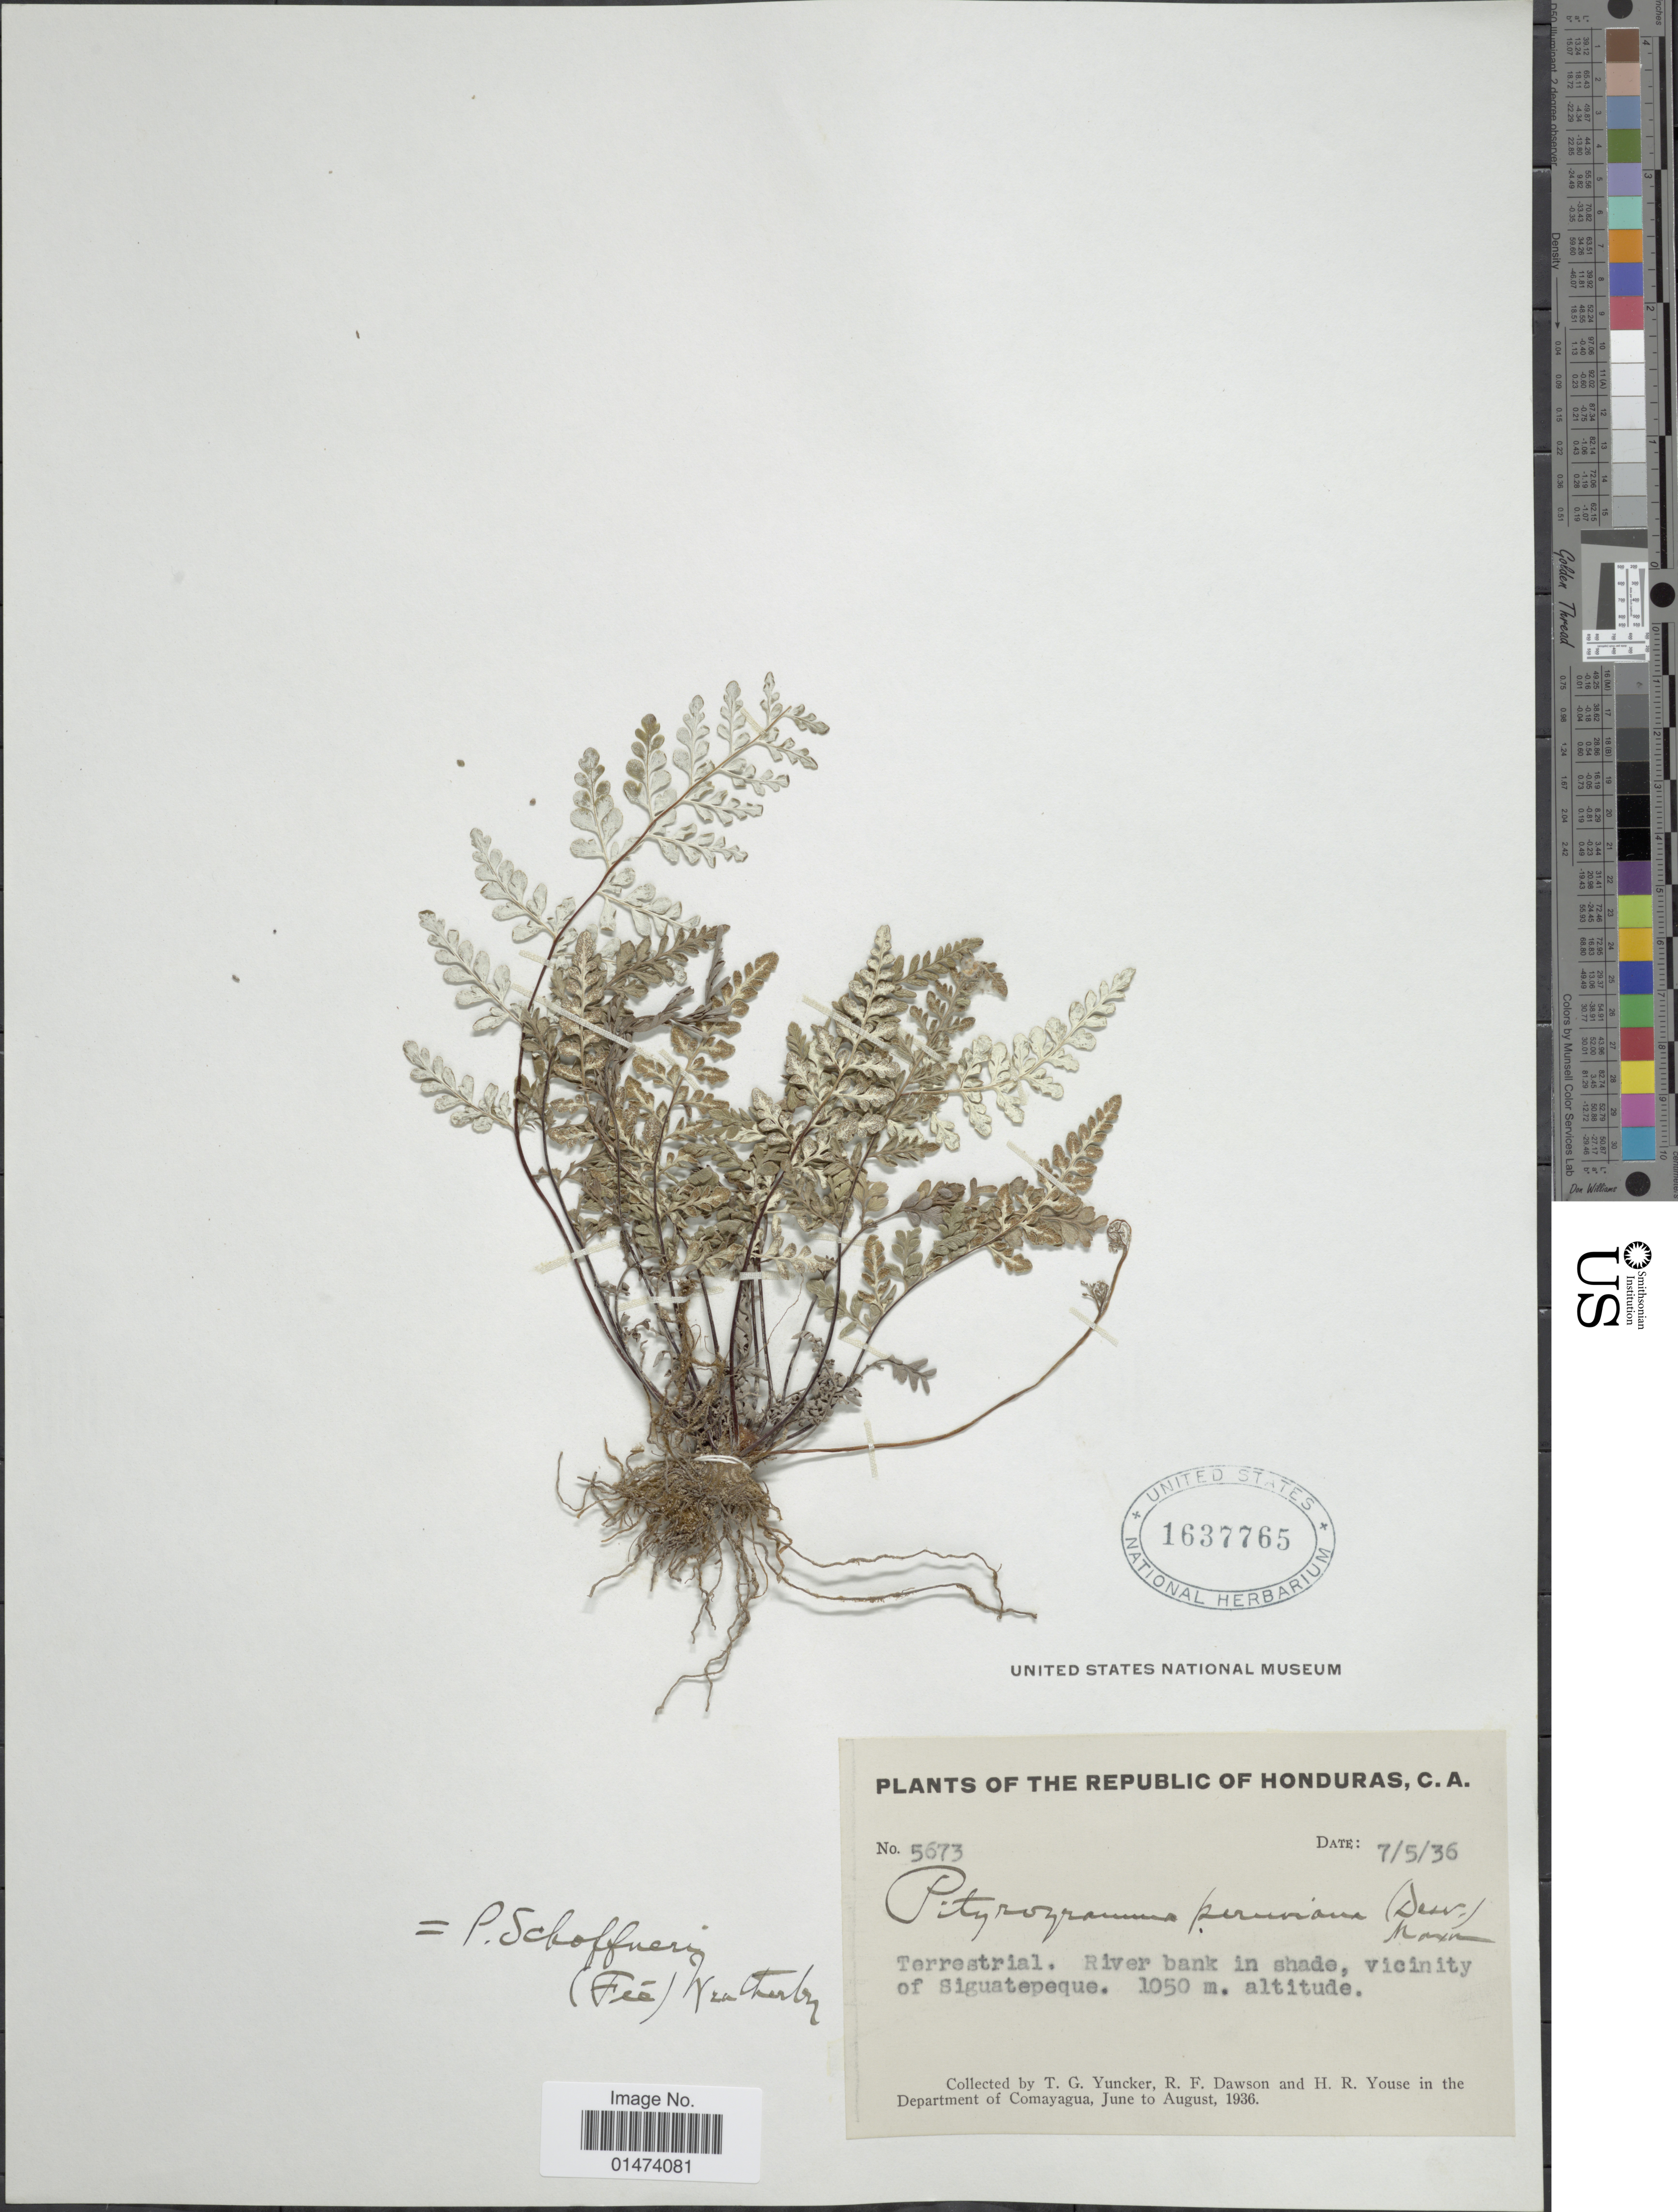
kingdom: Plantae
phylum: Tracheophyta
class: Polypodiopsida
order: Polypodiales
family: Pteridaceae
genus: Pityrogramma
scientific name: Pityrogramma dealbata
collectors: T. G. Yuncker, R. F. Dawson & H. Youse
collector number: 5673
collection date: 1936-05-01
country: Honduras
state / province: Comayagua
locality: Terrestrial, River bank in shade, vicinity of Siguatepeque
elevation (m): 1050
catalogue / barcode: US 1637765